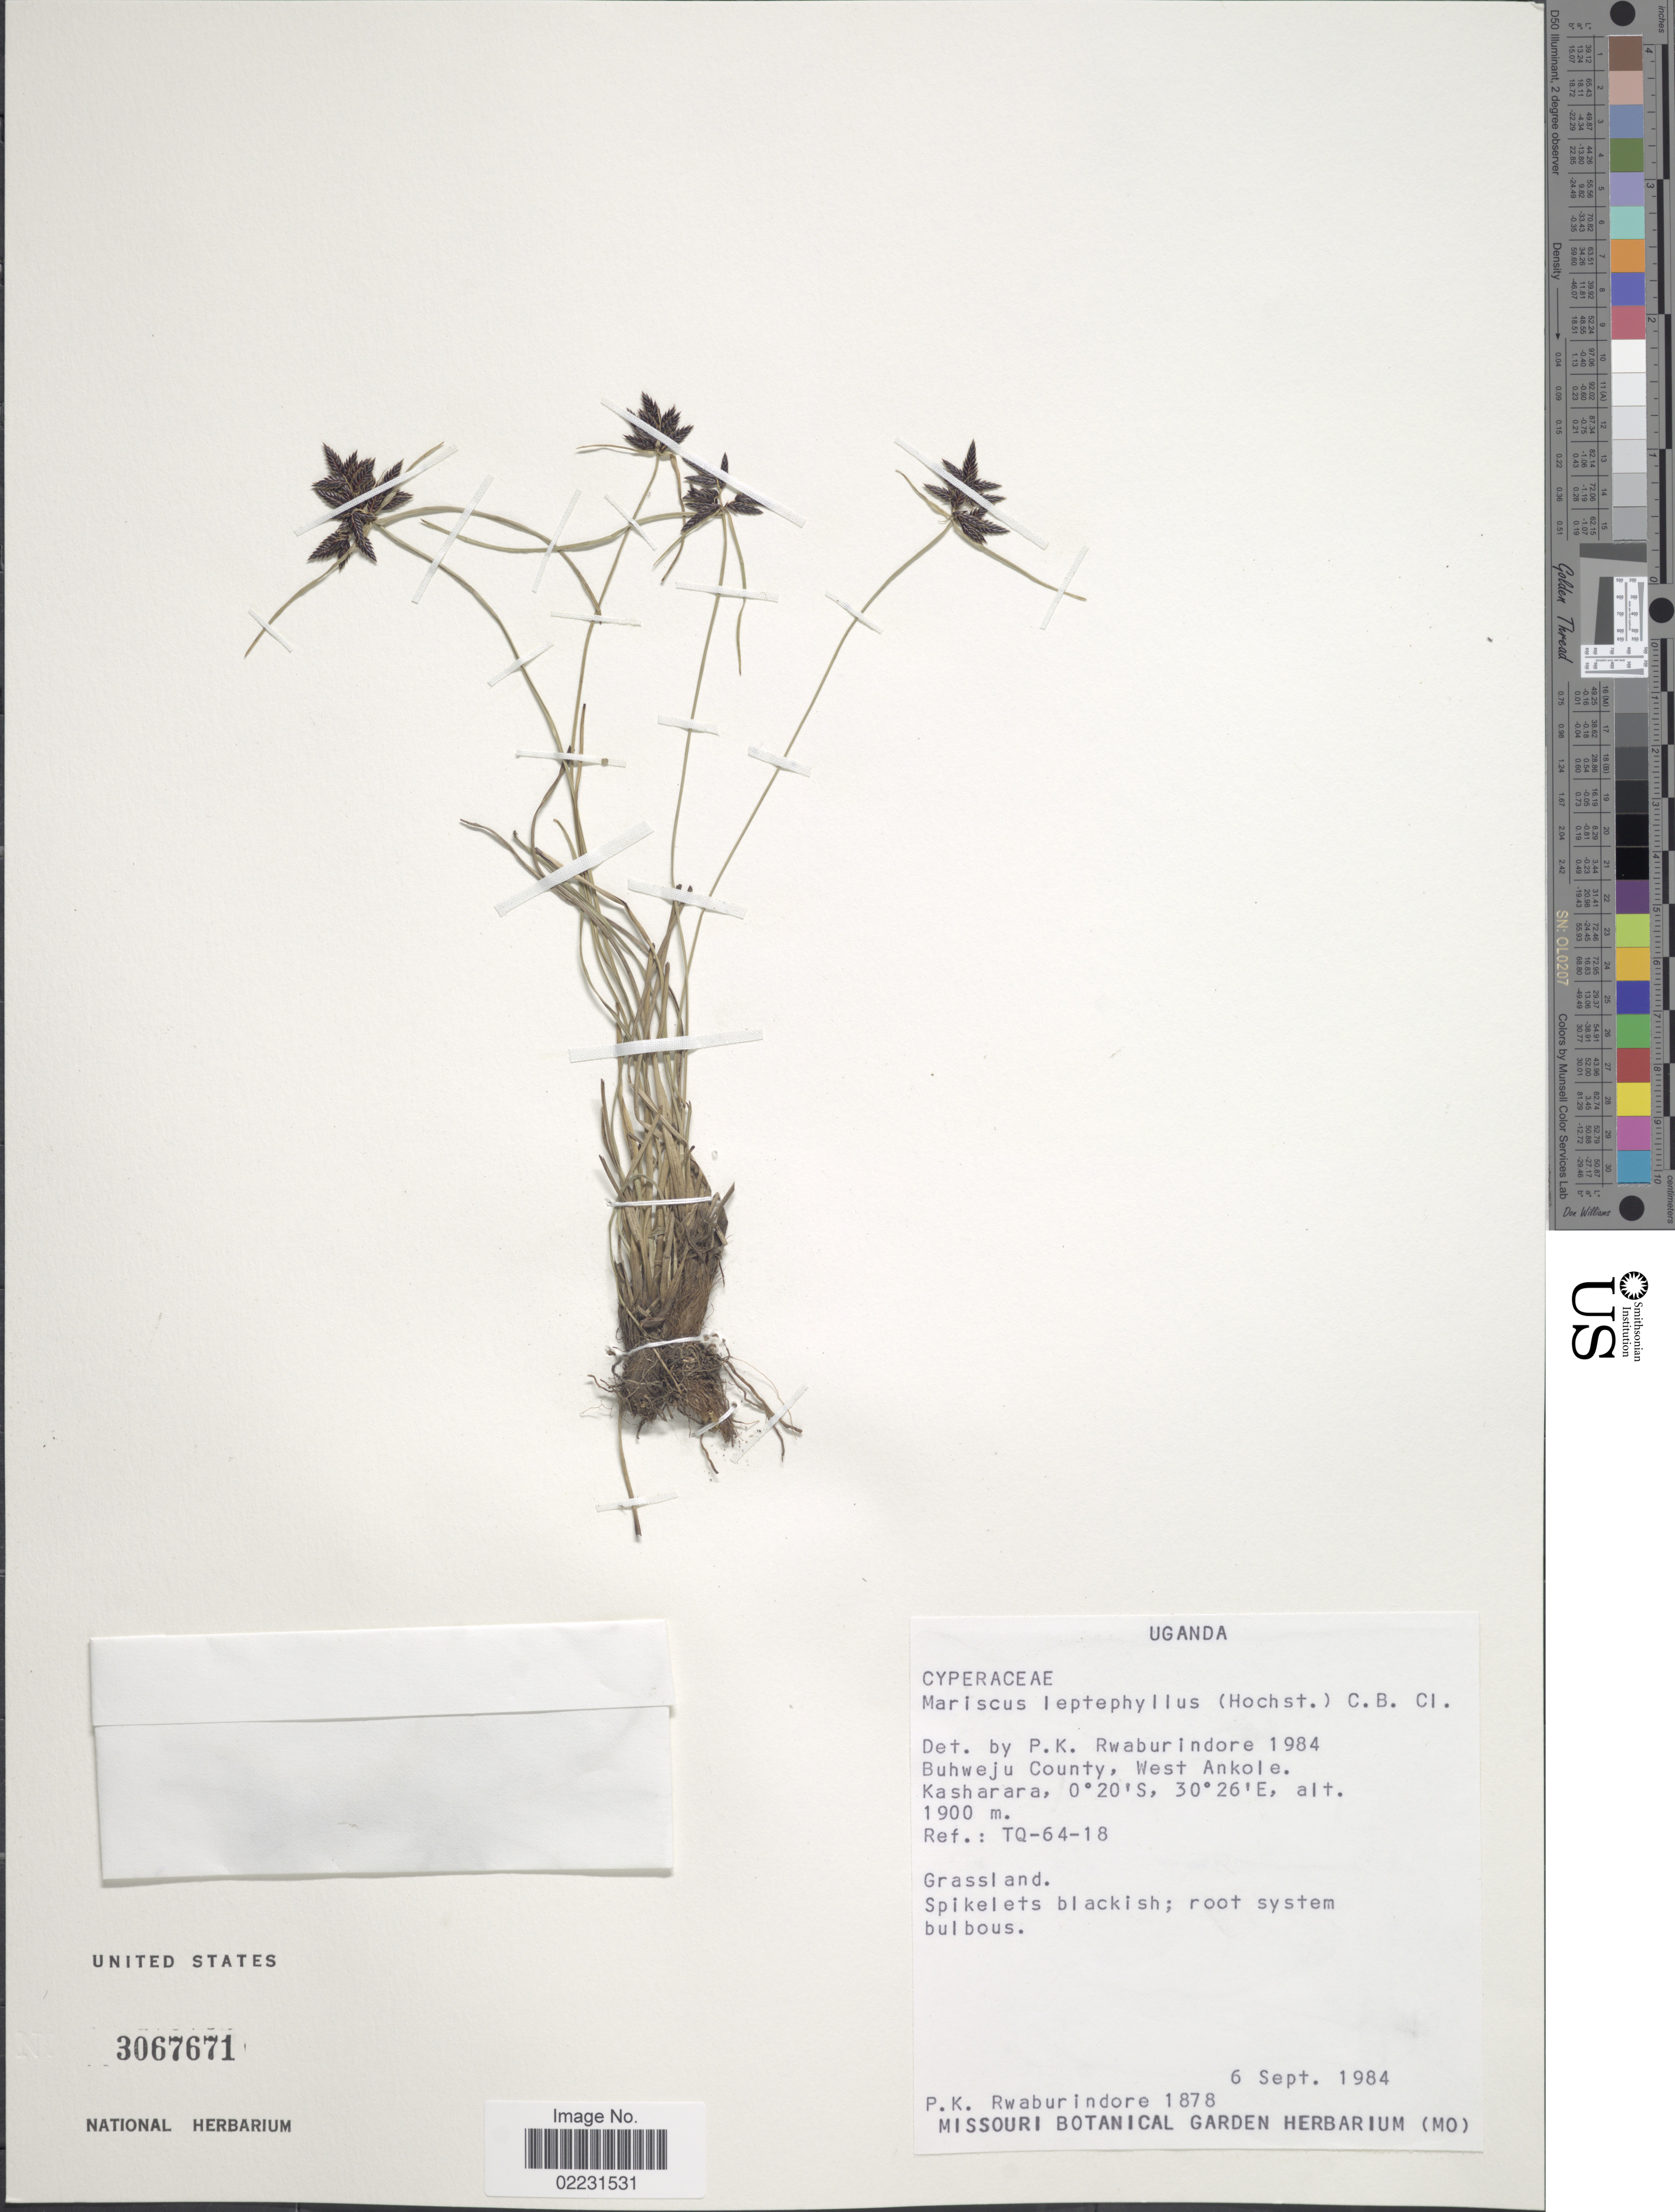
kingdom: Plantae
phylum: Tracheophyta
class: Liliopsida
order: Poales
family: Cyperaceae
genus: Cyperus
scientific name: Cyperus nitidus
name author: Lam.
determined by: Strong, Mark T., (BOT), Smithsonian Institution - National Museum of Natural History (UNITED STATES)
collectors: P. Rwaburindore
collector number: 1878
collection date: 1984-09-06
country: Uganda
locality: Uganda. Buhweja county, West Ankole.Kasharara.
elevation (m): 1900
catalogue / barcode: US 3067671